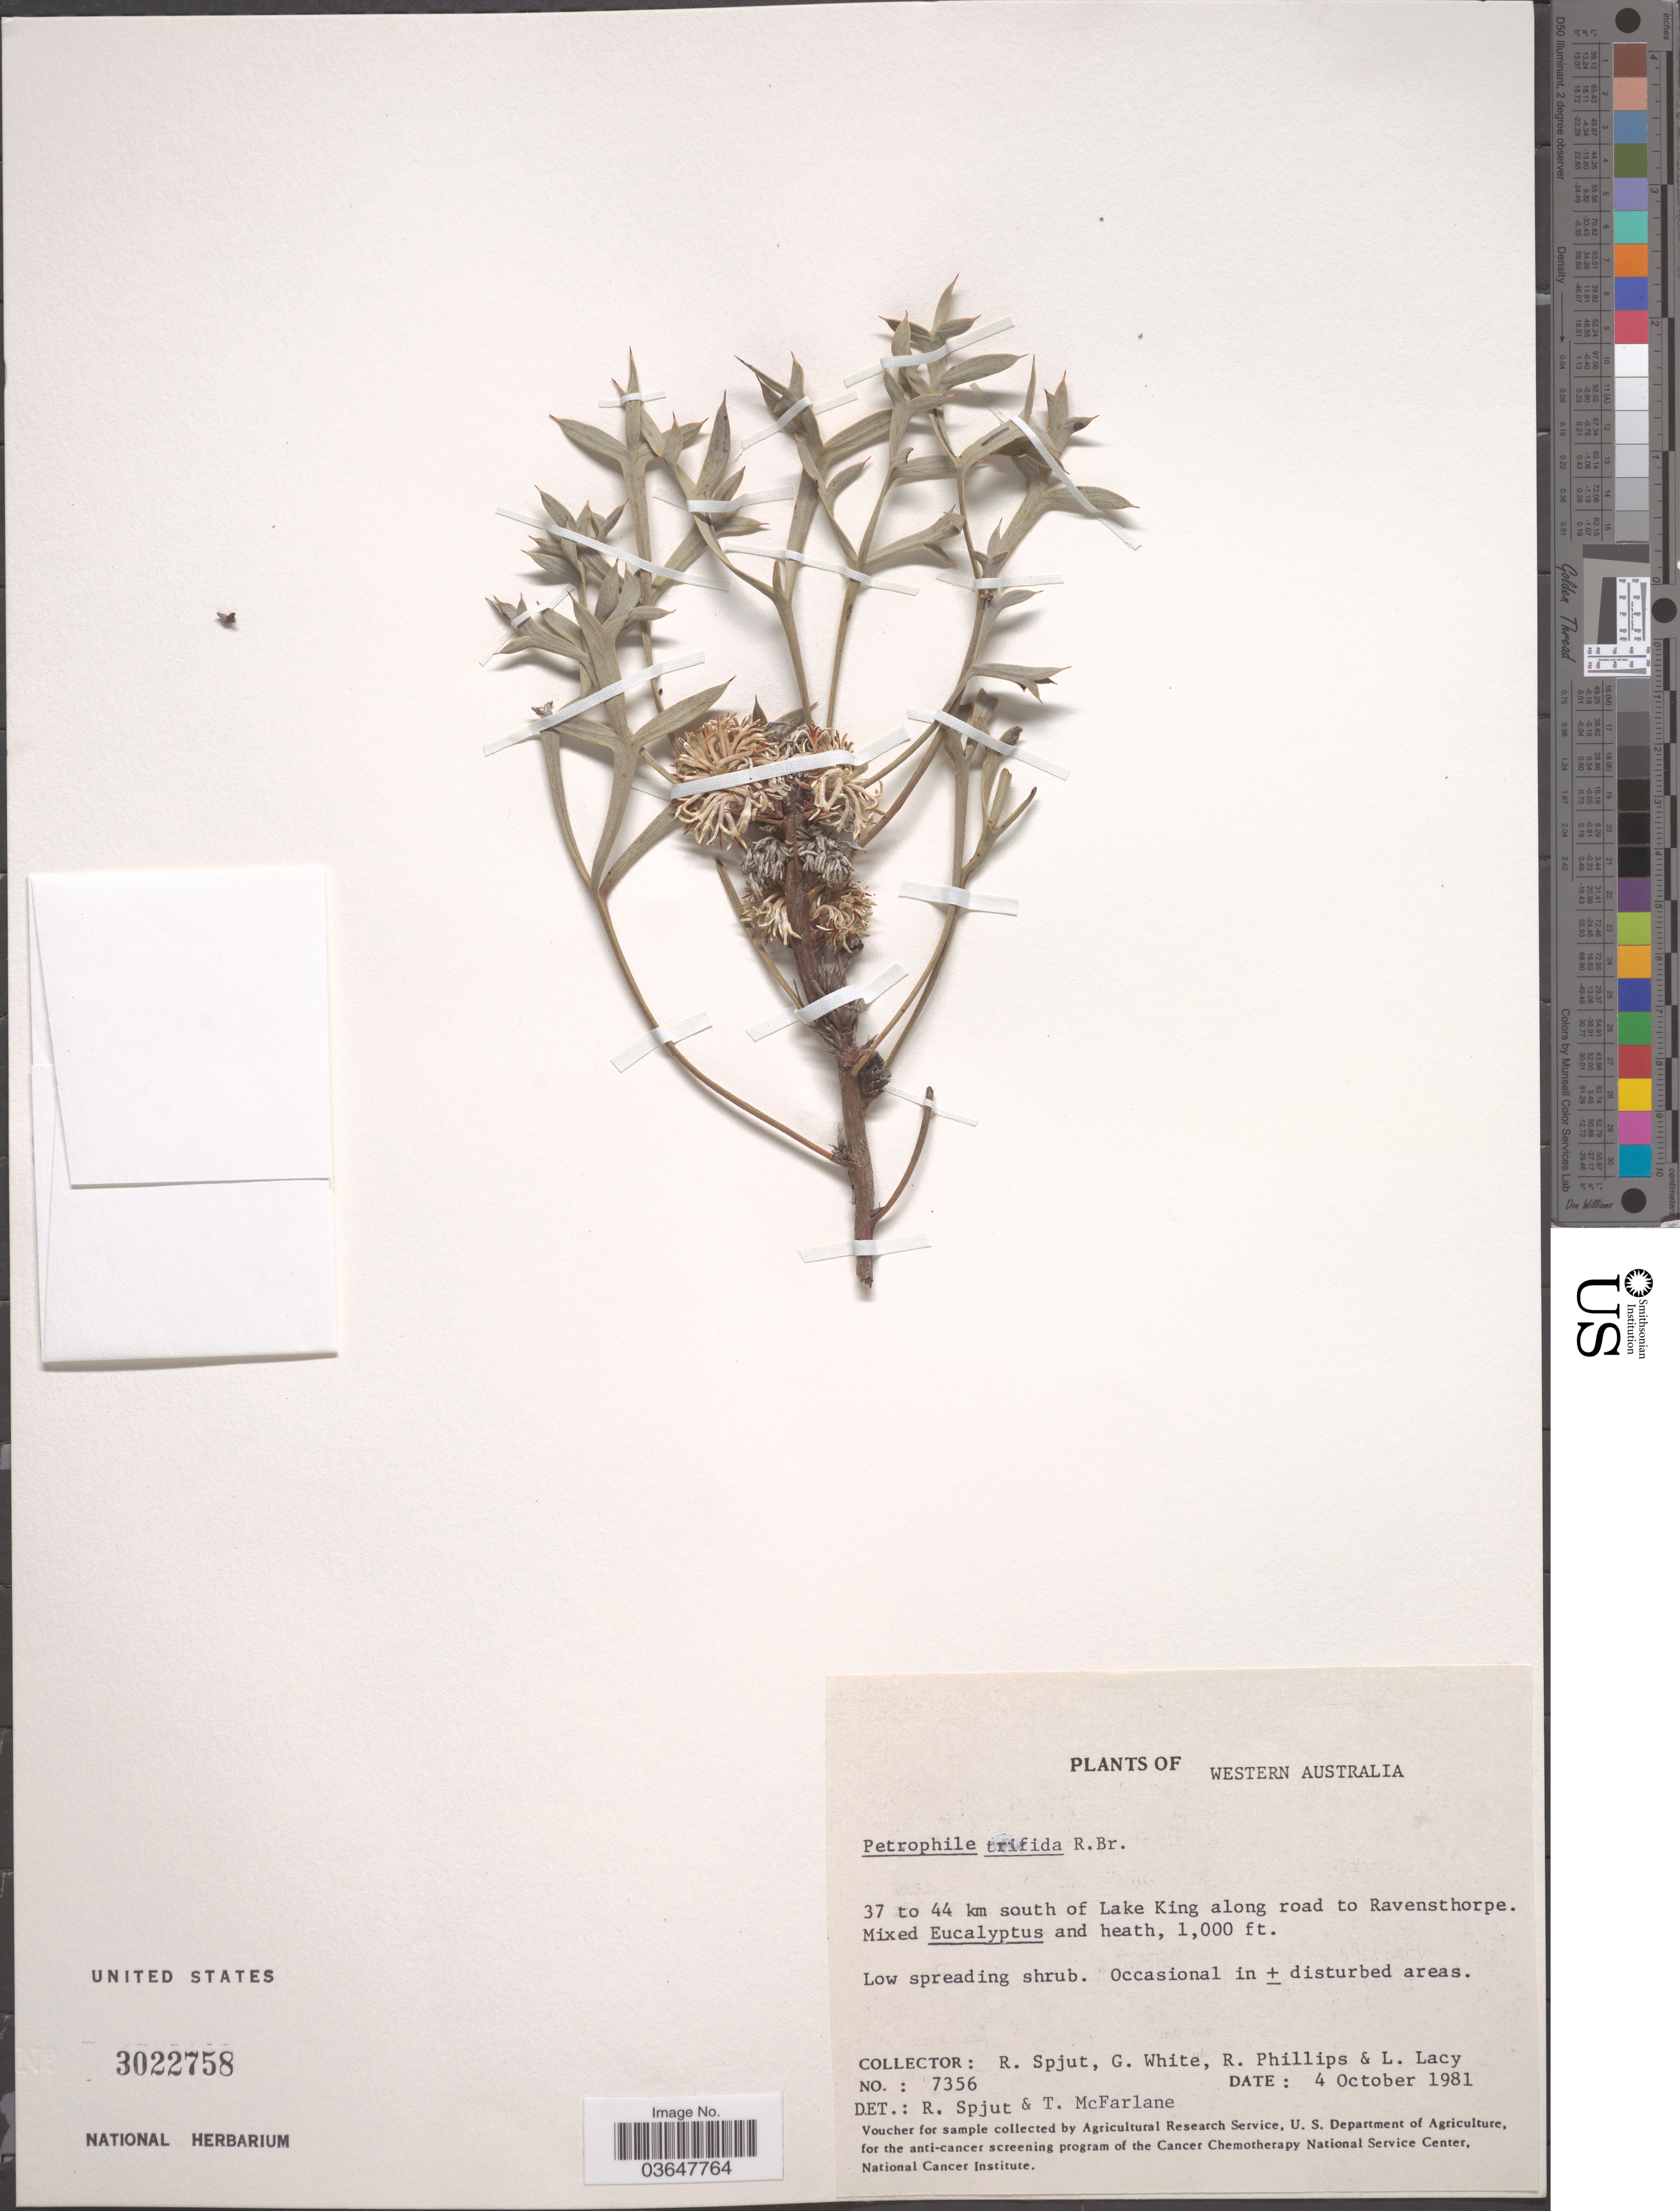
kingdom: Plantae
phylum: Tracheophyta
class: Magnoliopsida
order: Proteales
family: Proteaceae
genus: Petrophile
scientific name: Petrophile trifida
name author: R. Br.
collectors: R. Spjut, G. White, R. Phillips & L. Lacy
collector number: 7356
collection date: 1981-10-04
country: Australia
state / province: Western Australia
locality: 37 to 44 km south of Lake King along road to Ravensthorpe.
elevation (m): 305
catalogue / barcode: US 3022758